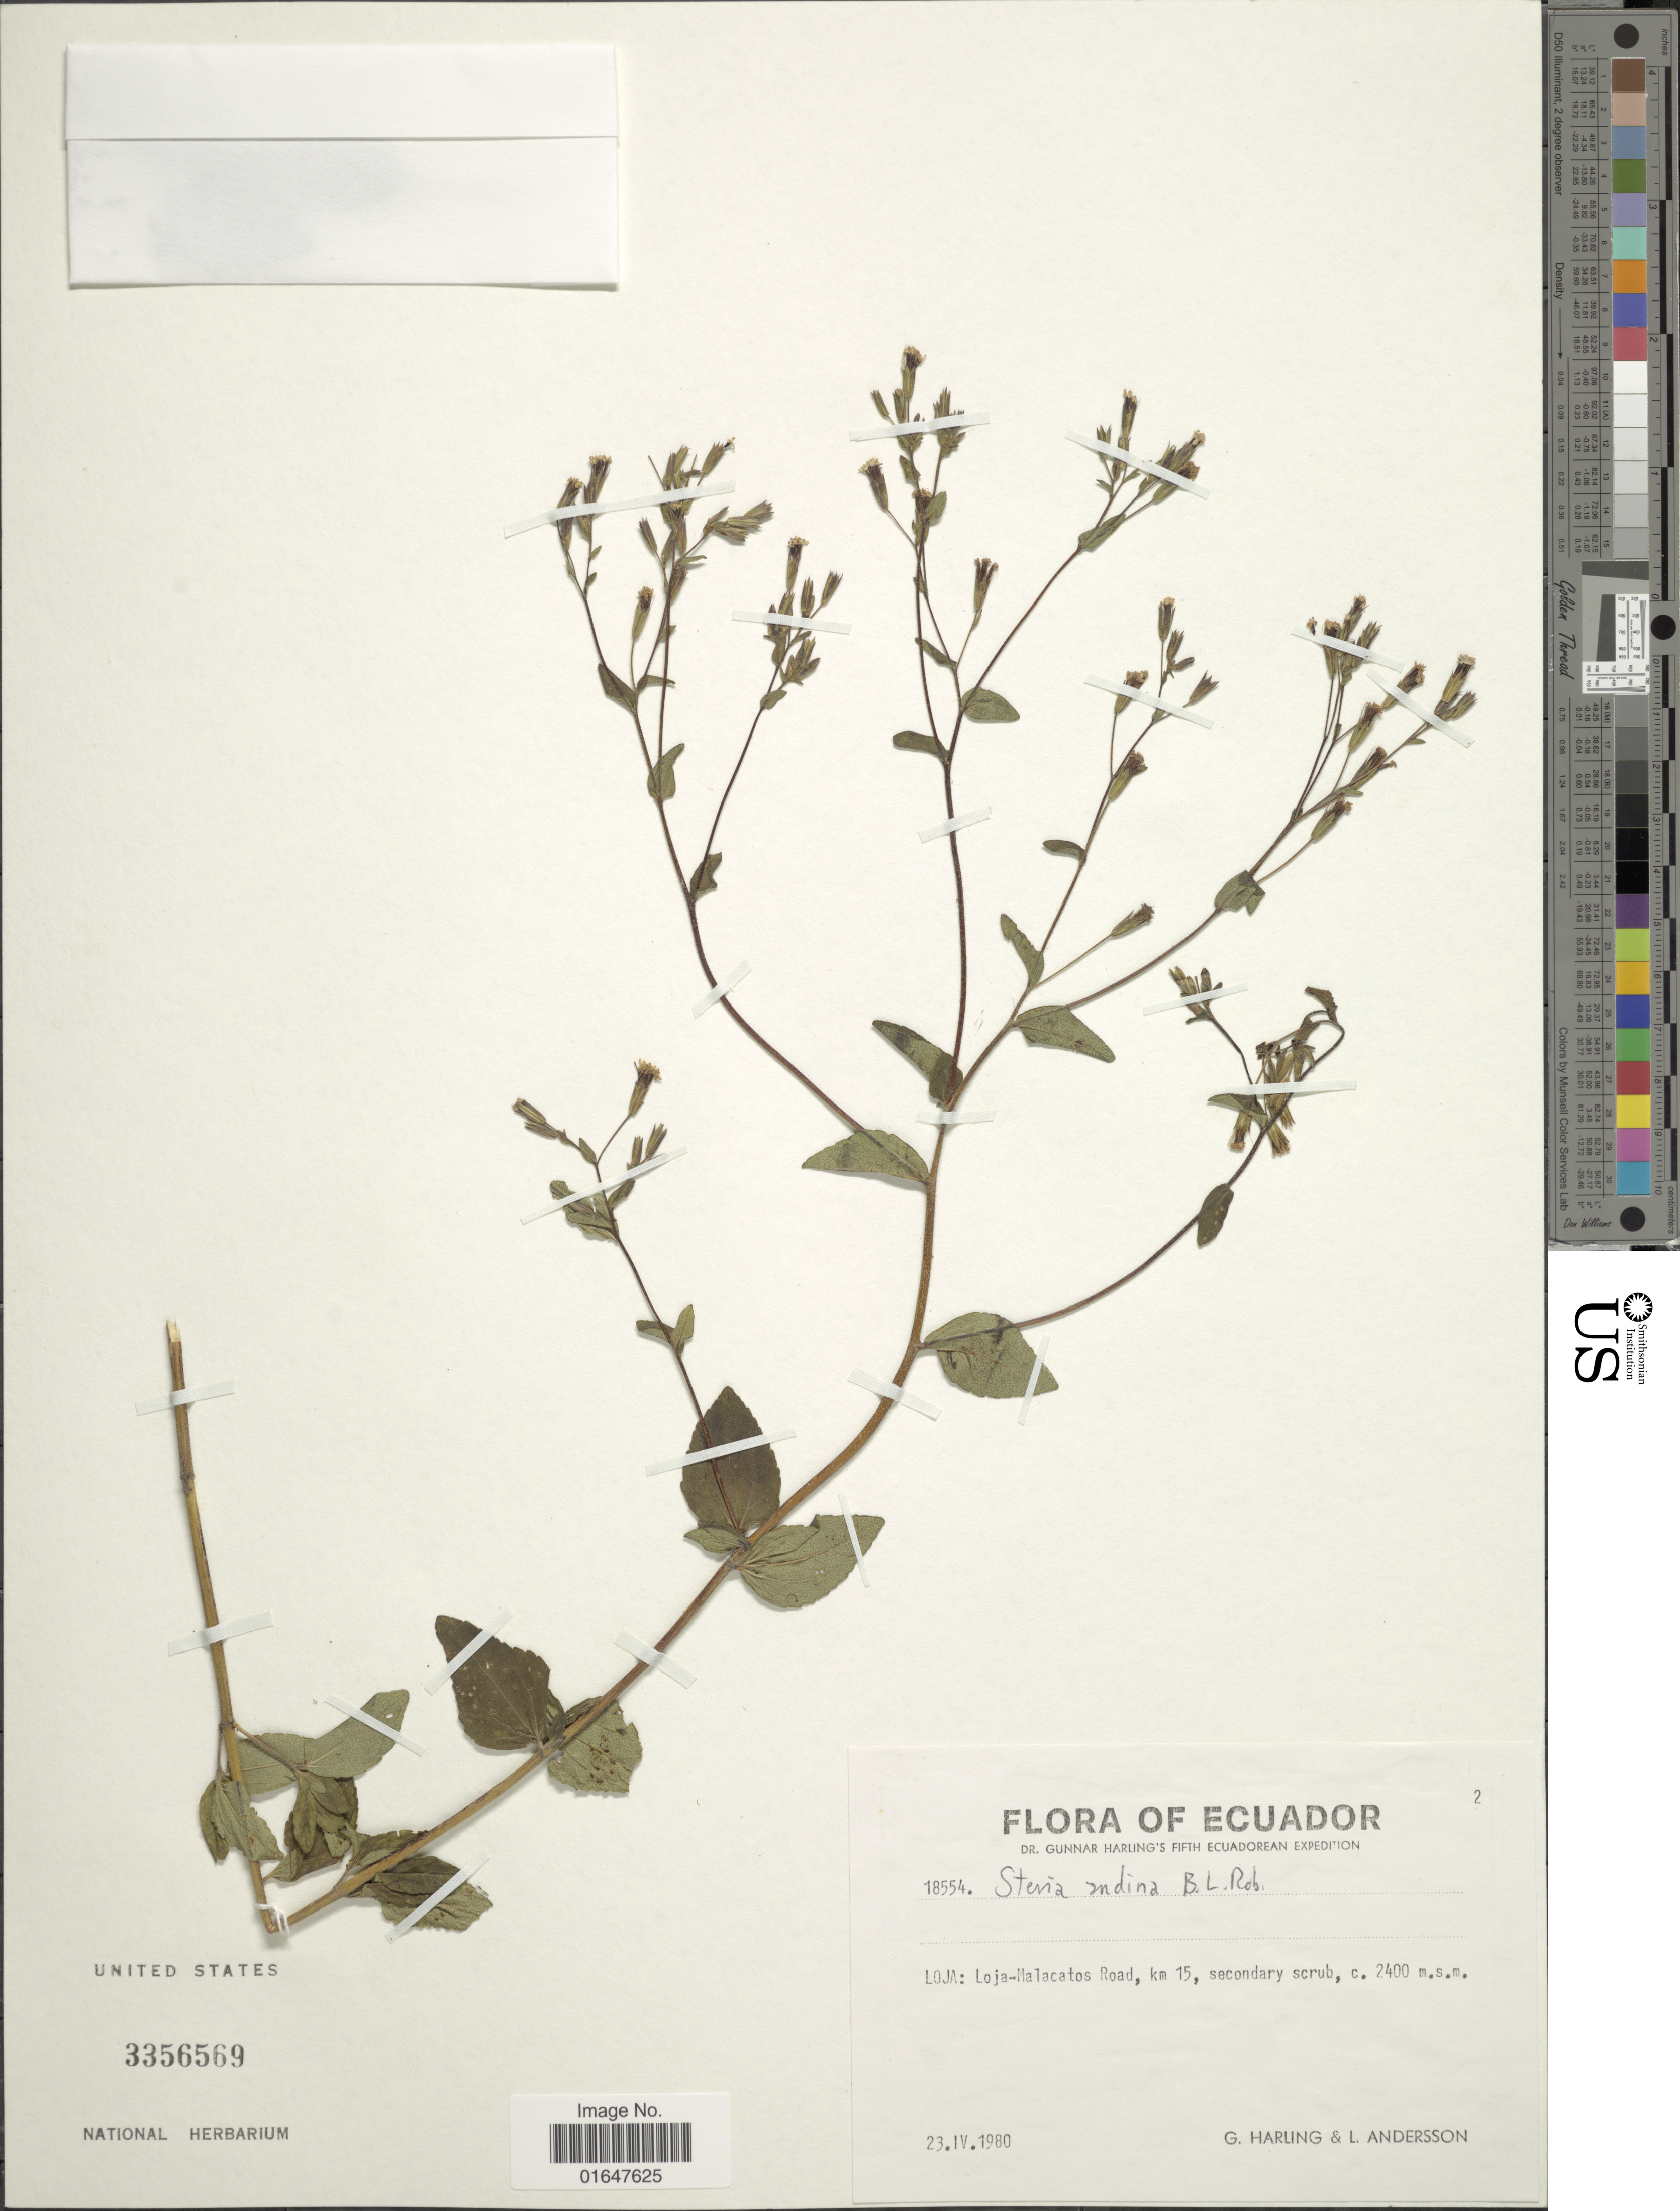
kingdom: Plantae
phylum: Tracheophyta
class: Magnoliopsida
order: Asterales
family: Asteraceae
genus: Stevia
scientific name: Stevia andina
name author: B.L. Rob.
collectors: G. Harling & L. Andersson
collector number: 18554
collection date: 1980-04-23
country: Ecuador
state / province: Loja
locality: Loja-Malacatos Road, km 15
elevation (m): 2400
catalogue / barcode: US 3356569